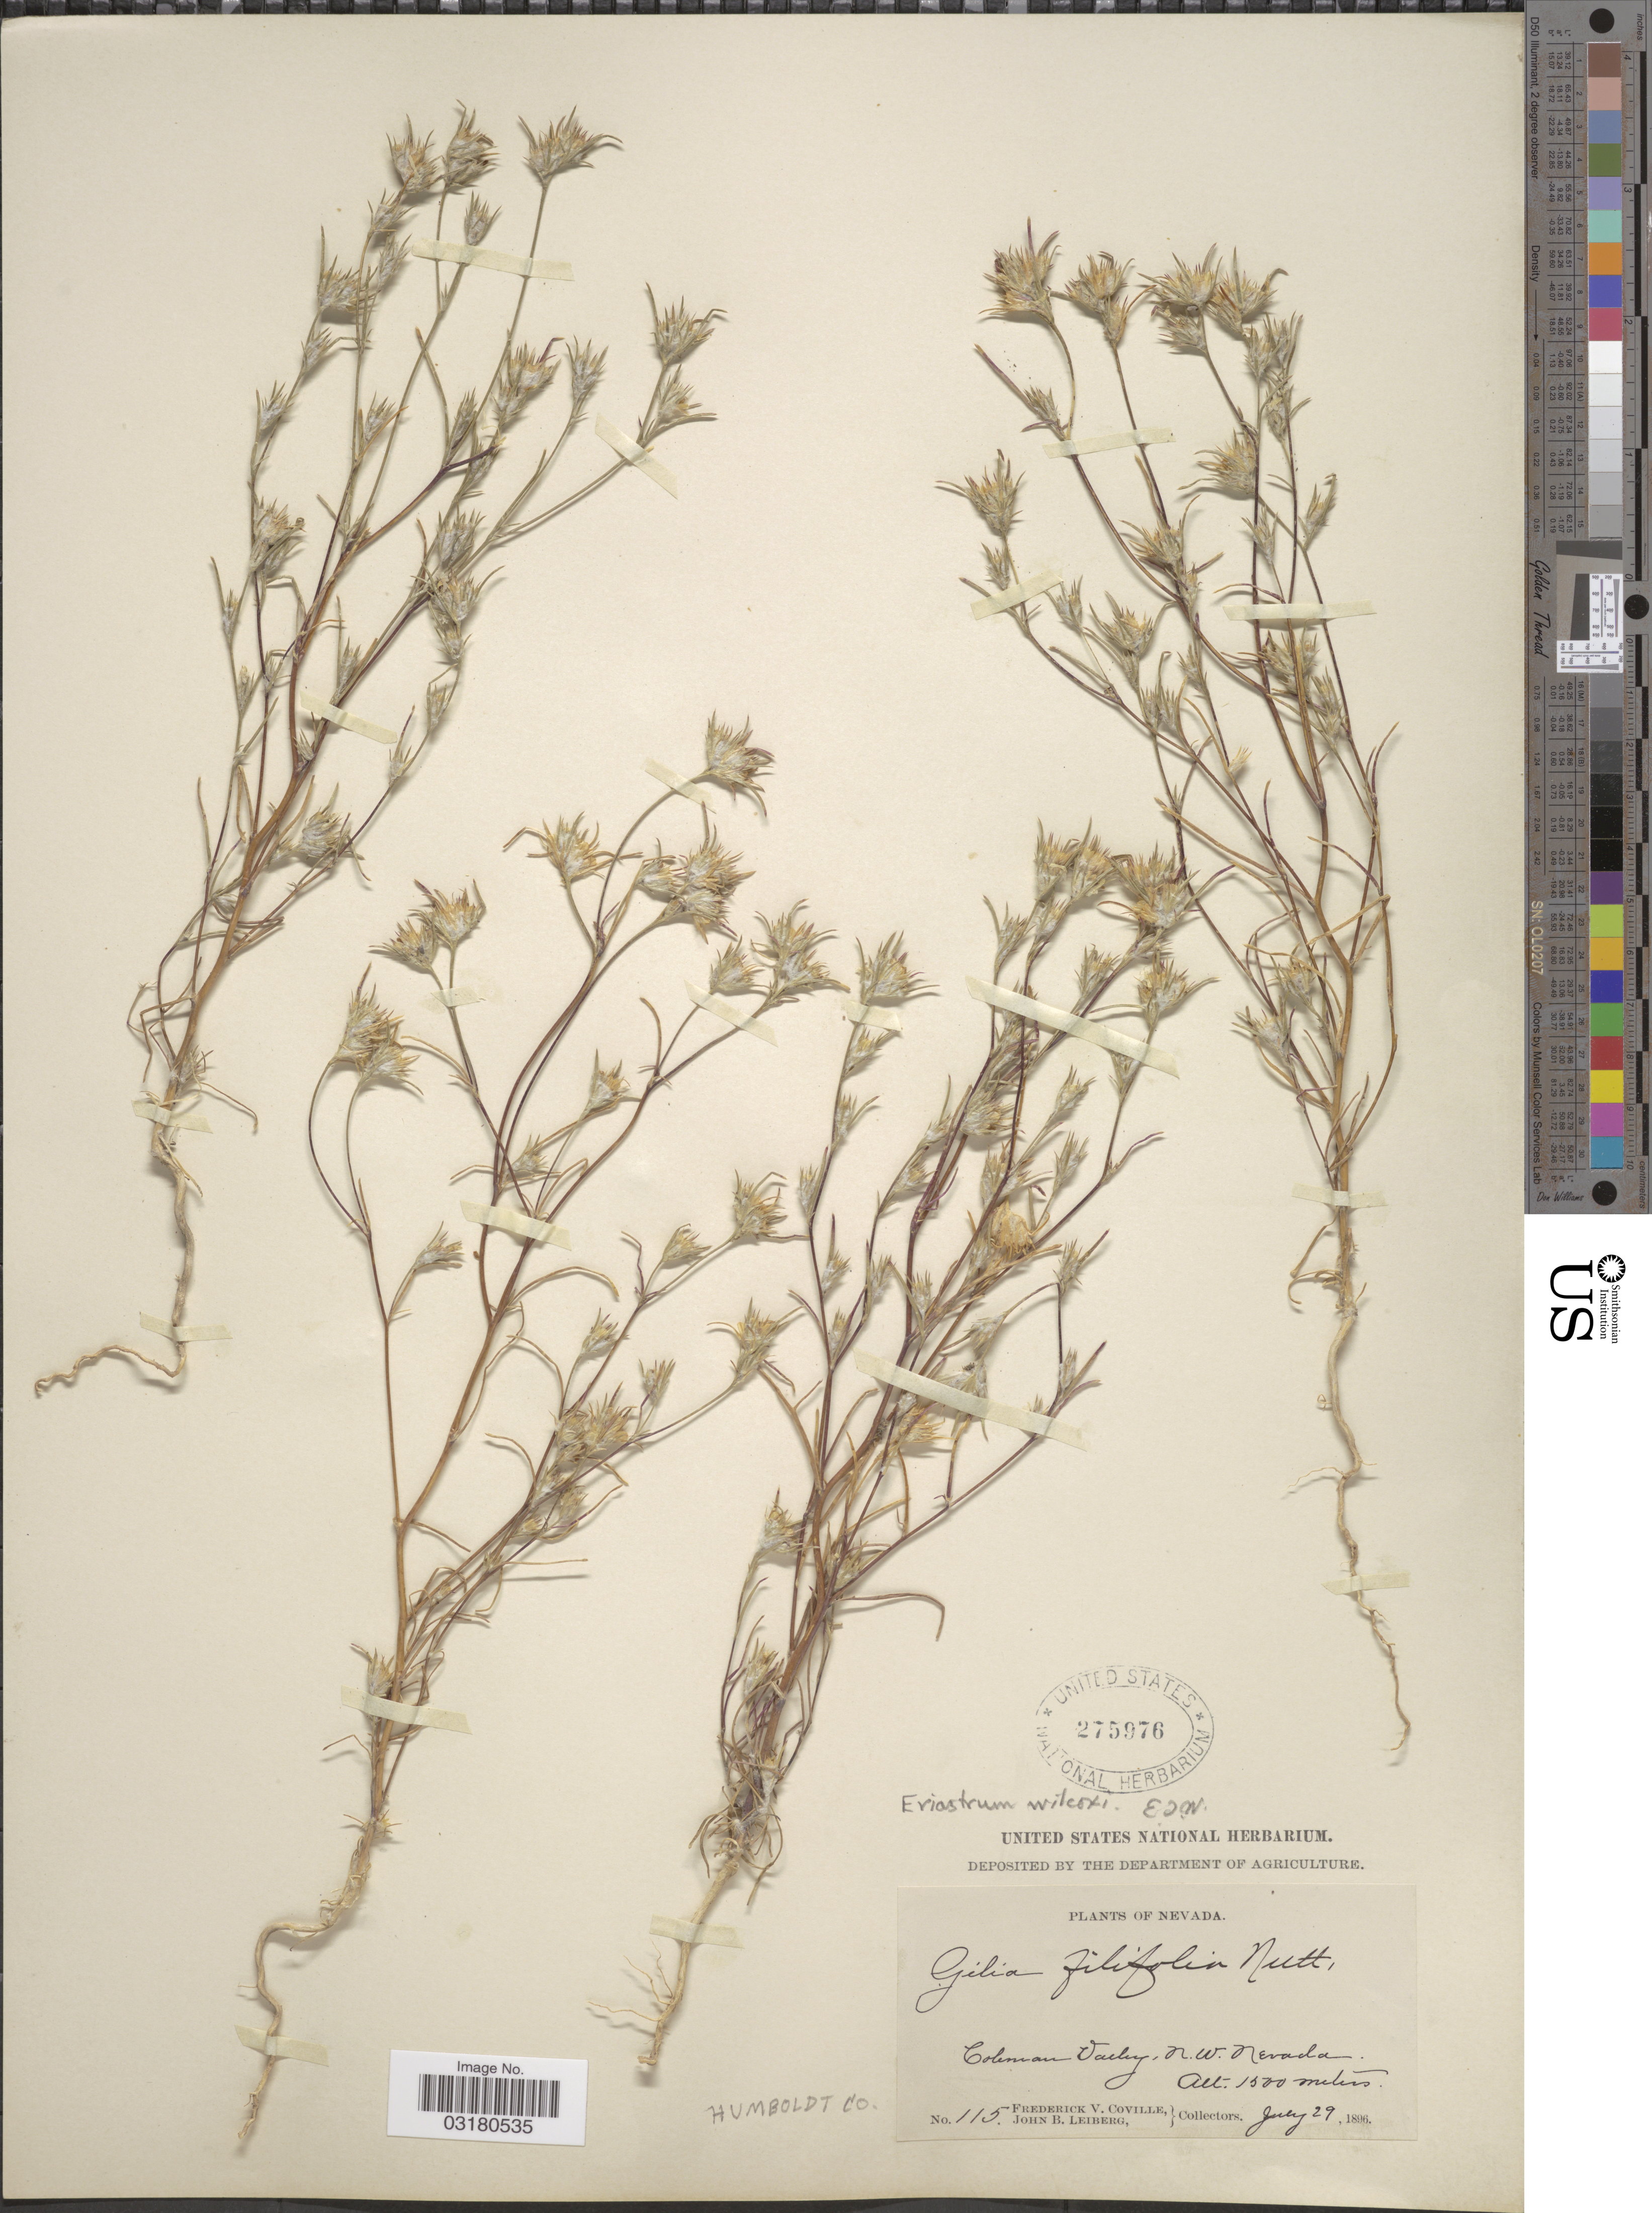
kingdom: Plantae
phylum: Tracheophyta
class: Magnoliopsida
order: Ericales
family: Polemoniaceae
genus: Eriastrum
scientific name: Eriastrum wilcoxii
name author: (A. Nelson) H. Mason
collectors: F. V. Coville & J. B. Leiberg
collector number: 115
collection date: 1896-07-29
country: United States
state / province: Nevada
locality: Humboldt Co. Coleman Valley, N.W. Nevada.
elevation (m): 1500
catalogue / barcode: US 275976